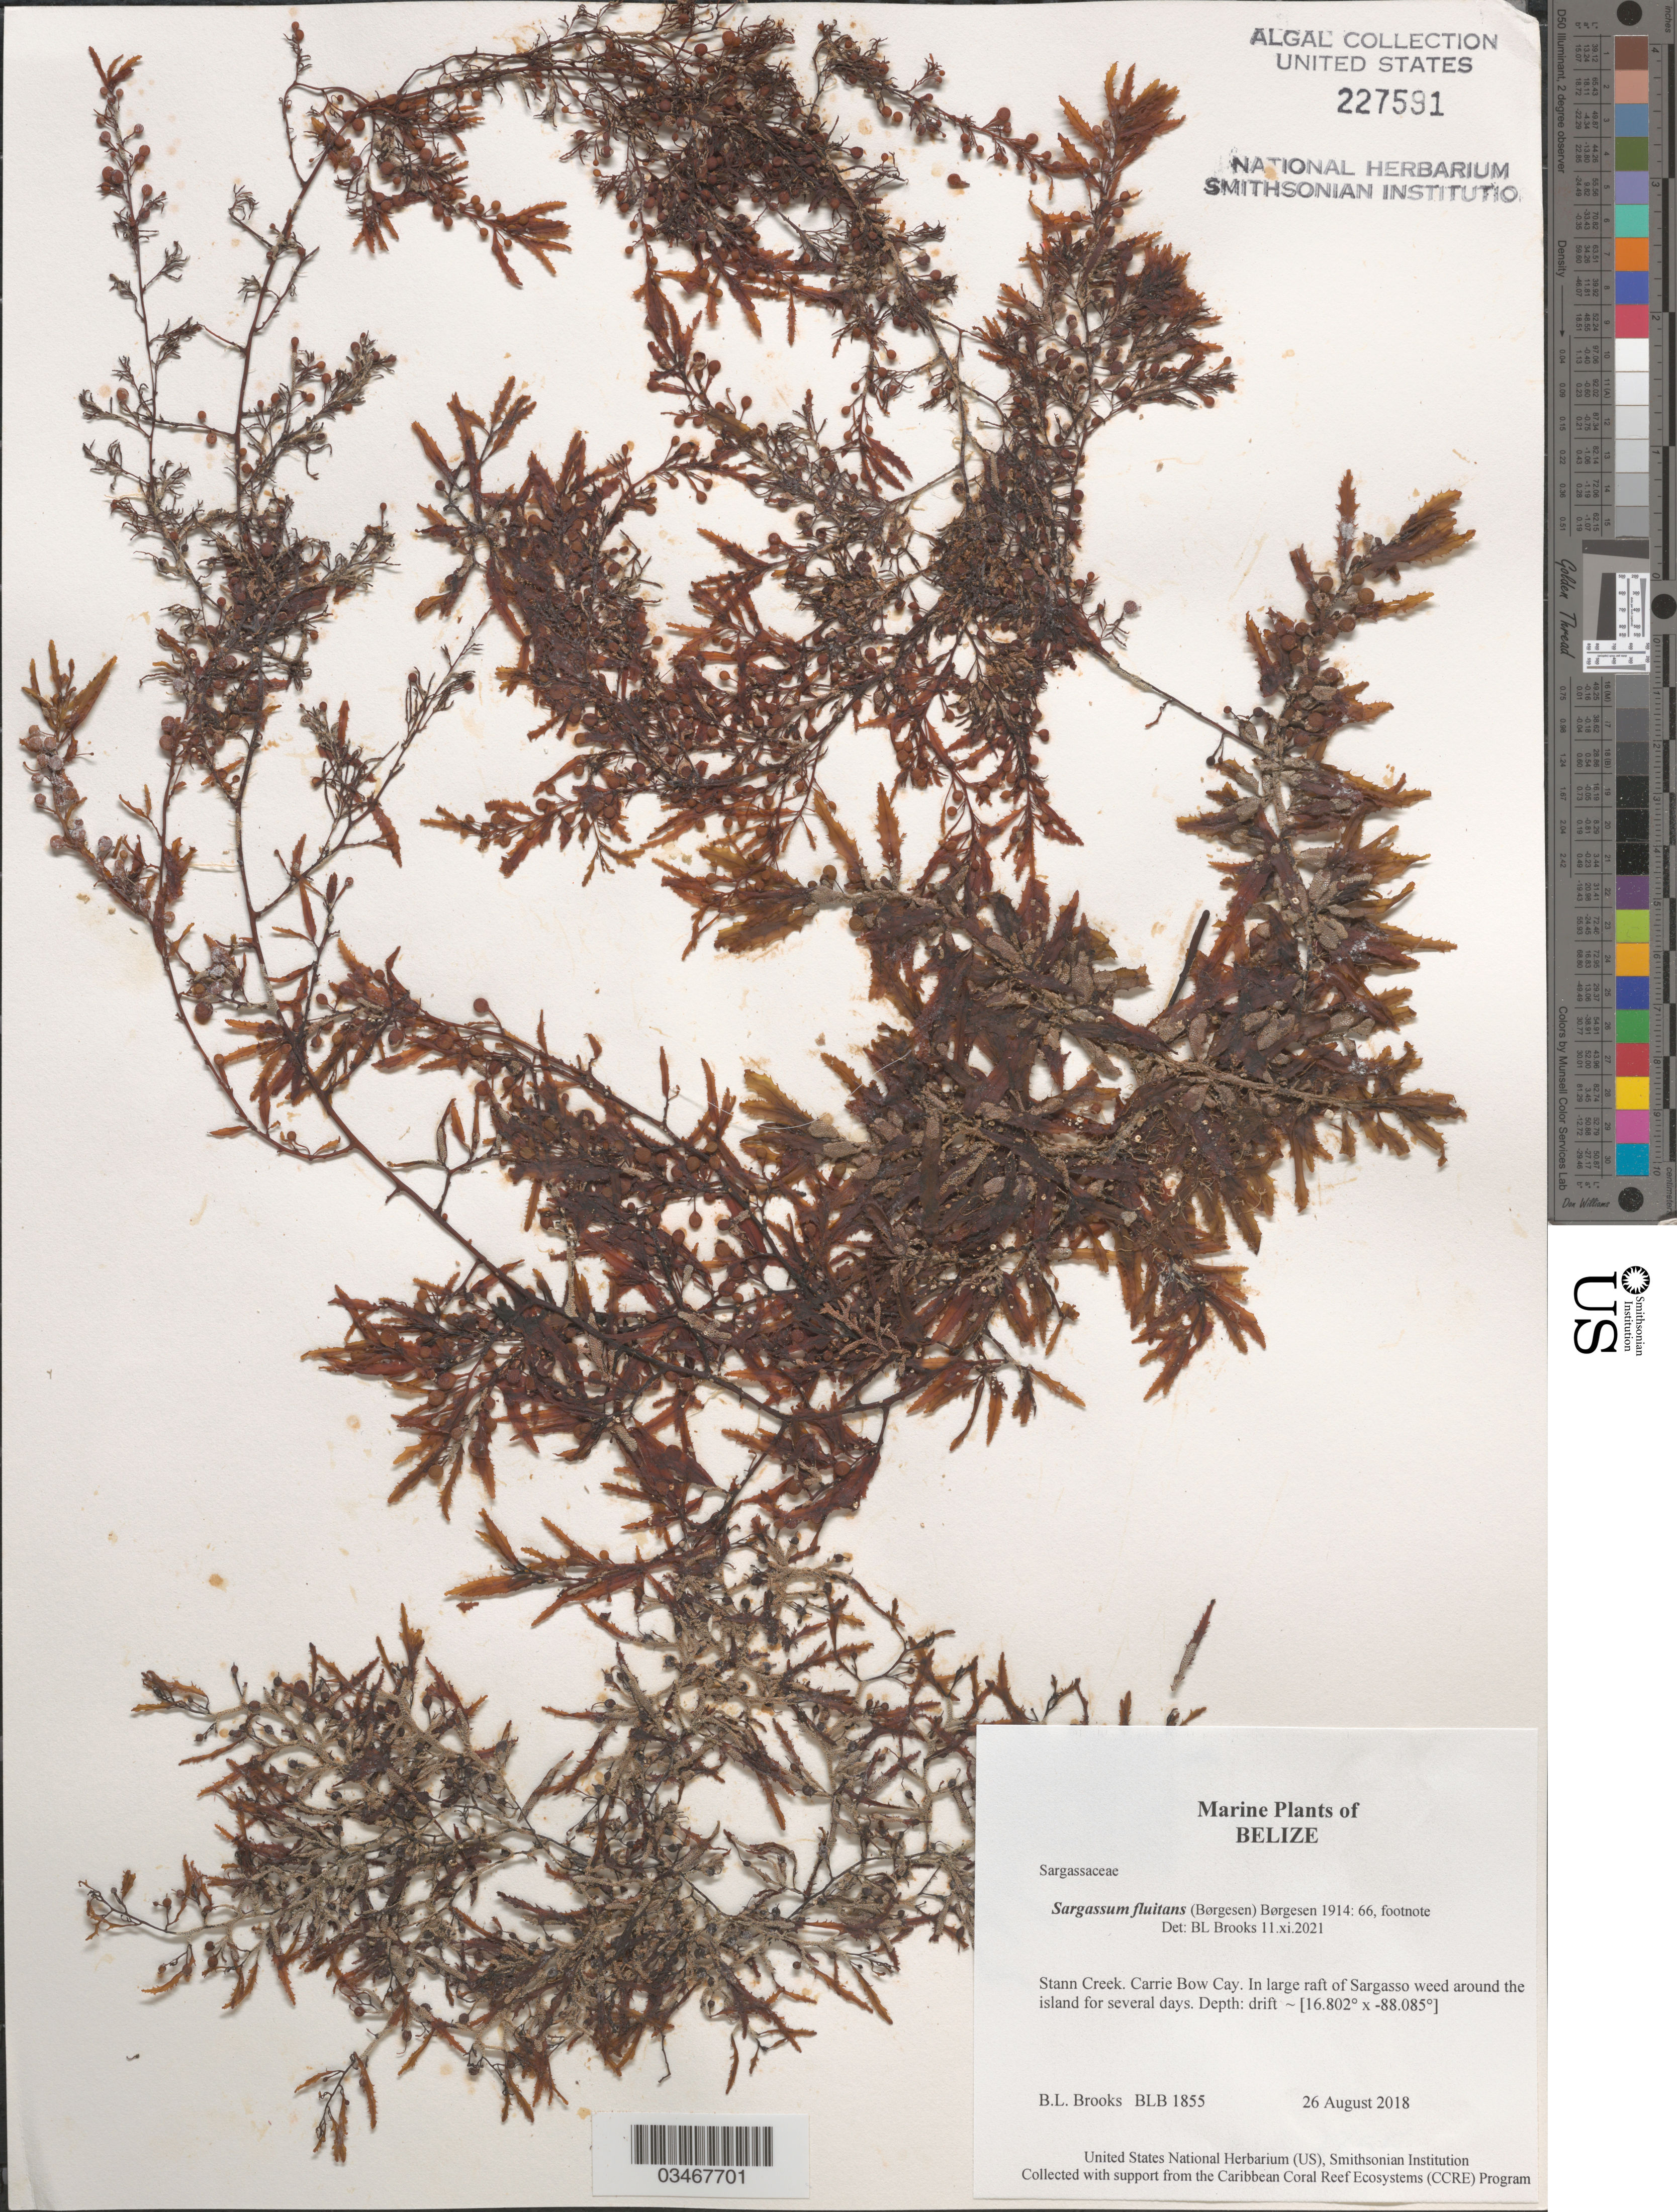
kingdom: Chromista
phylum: Ochrophyta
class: Phaeophyceae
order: Fucales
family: Sargassaceae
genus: Sargassum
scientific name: Sargassum fluitans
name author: (Børgesen) Børgesen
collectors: B. Brooks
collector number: BLB 1855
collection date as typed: Transcribed d/m/y: 26/8/2018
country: Belize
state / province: Stann Creek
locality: Carrie Bow Cay. In large raft of Sargasso weed around the island for several days.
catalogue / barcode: US 227591